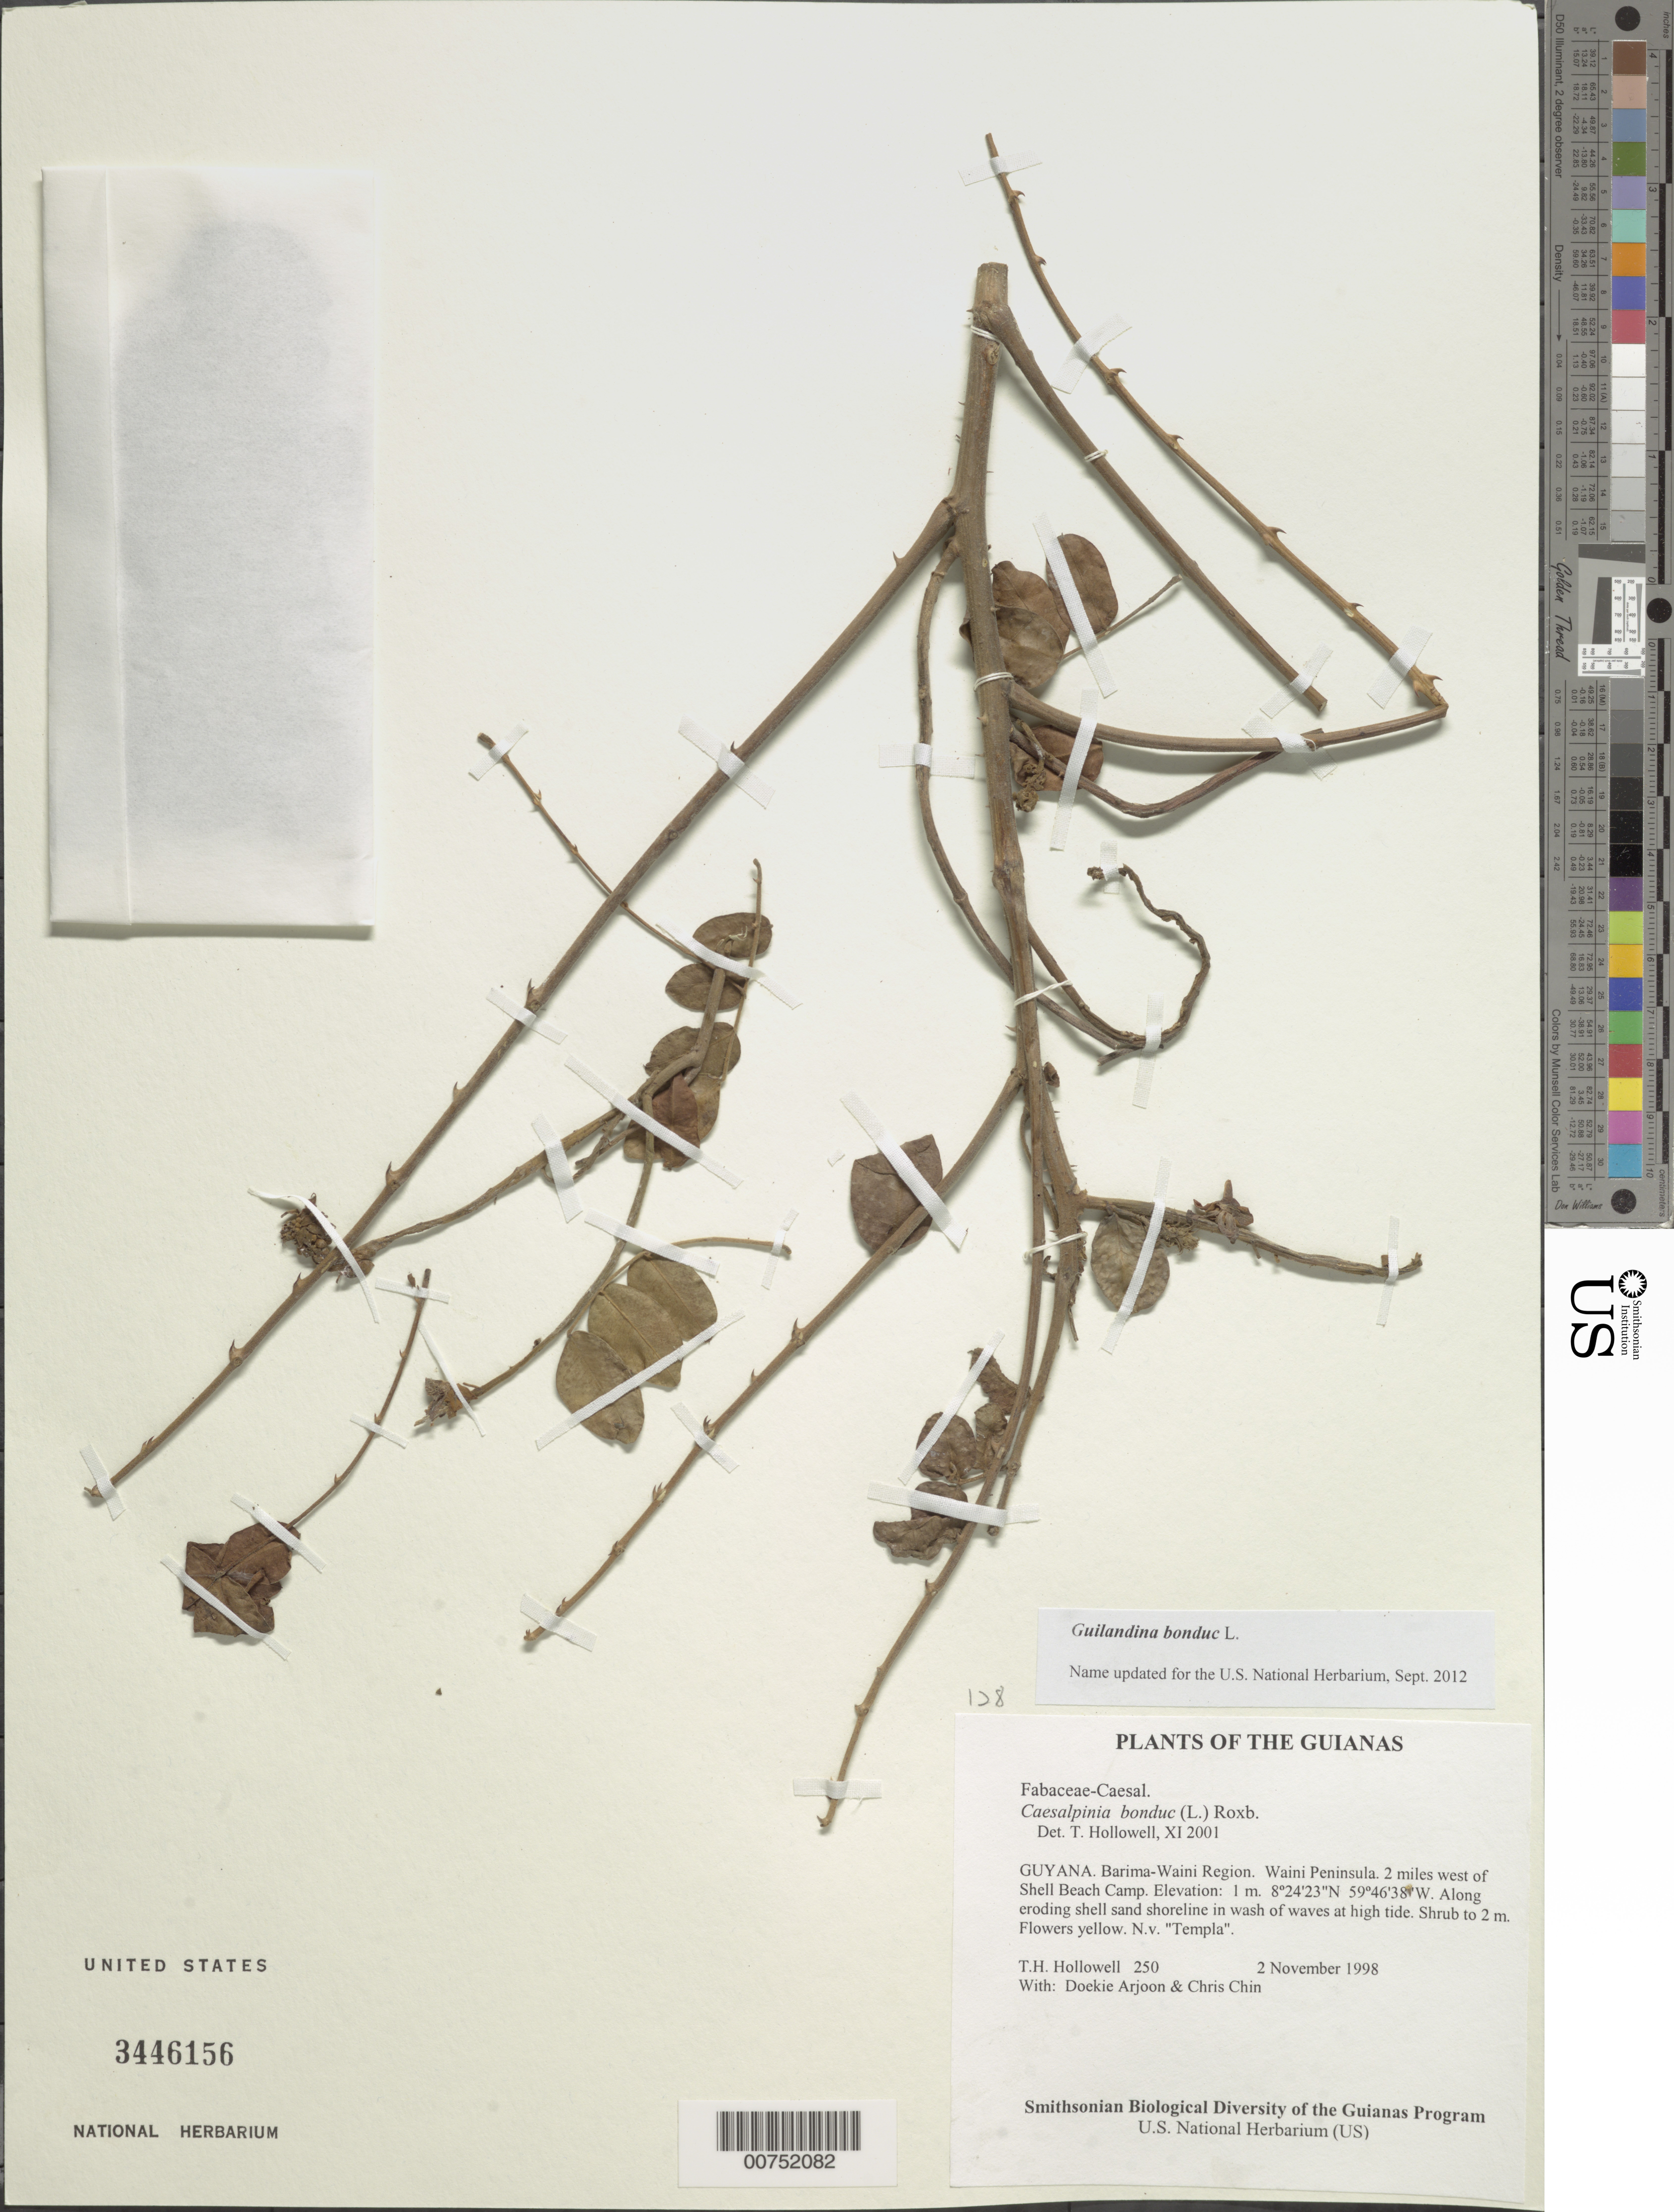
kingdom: Plantae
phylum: Tracheophyta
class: Magnoliopsida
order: Fabales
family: Fabaceae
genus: Guilandina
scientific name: Guilandina bonduc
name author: L.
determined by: Hollowell, T. H., (BOT), Smithsonian Institution - National Museum of Natural History (UNITED STATES)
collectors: T. Hollowell, D. Arjoon & C. Chin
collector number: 250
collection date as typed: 2 November 1998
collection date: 1998-11-02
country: Guyana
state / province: Barima-Waini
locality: Waini Peninsula. 2 miles west of Shell Beach Camp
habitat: Along eroding shell sand shoreline in wash of waves at high tide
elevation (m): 1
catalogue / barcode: US 3446156